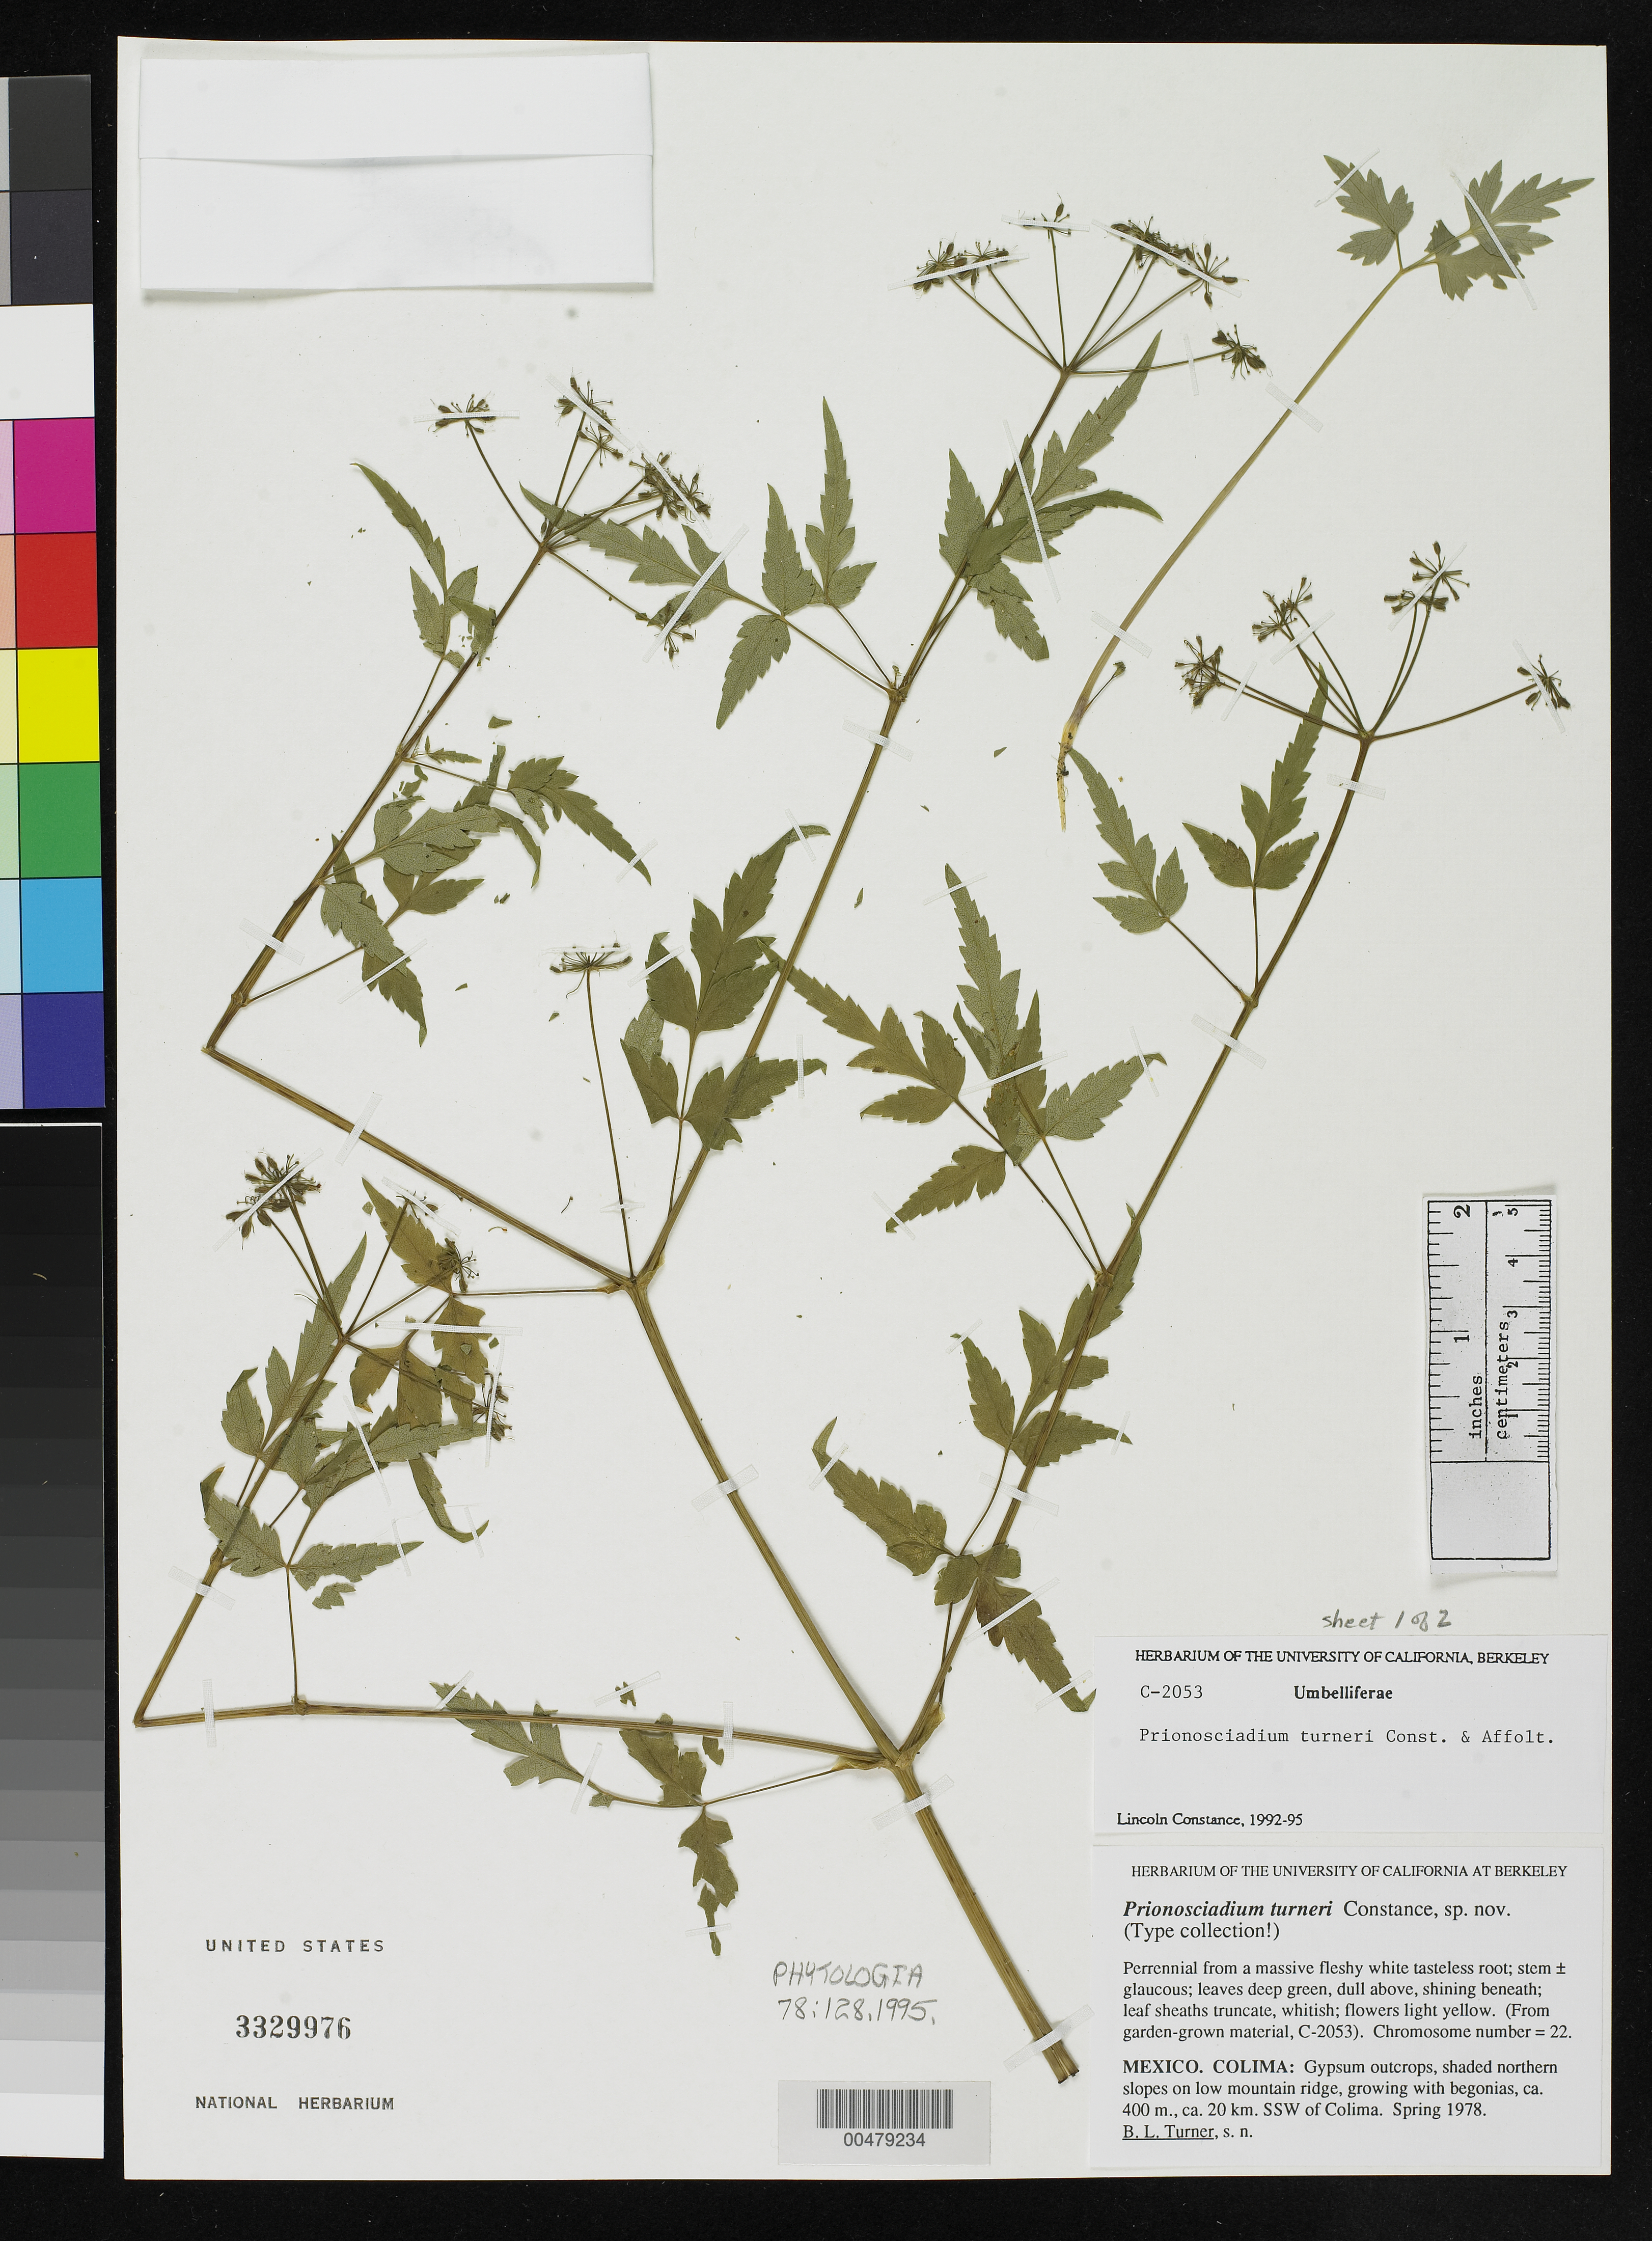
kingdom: Plantae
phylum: Tracheophyta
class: Magnoliopsida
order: Apiales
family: Apiaceae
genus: Prionosciadium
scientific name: Prionosciadium turneri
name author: Constance & Affolter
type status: Isotype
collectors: B. L. Turner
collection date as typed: Spring 1978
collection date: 1978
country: Mexico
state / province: Colima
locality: Ca. 20 km SSW of Colima, N slopes of low mountain ridge.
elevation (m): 400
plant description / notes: Specimen apparently made from cultivated plants. Label, "From garden-grown material, C-2053".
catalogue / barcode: US 3329976